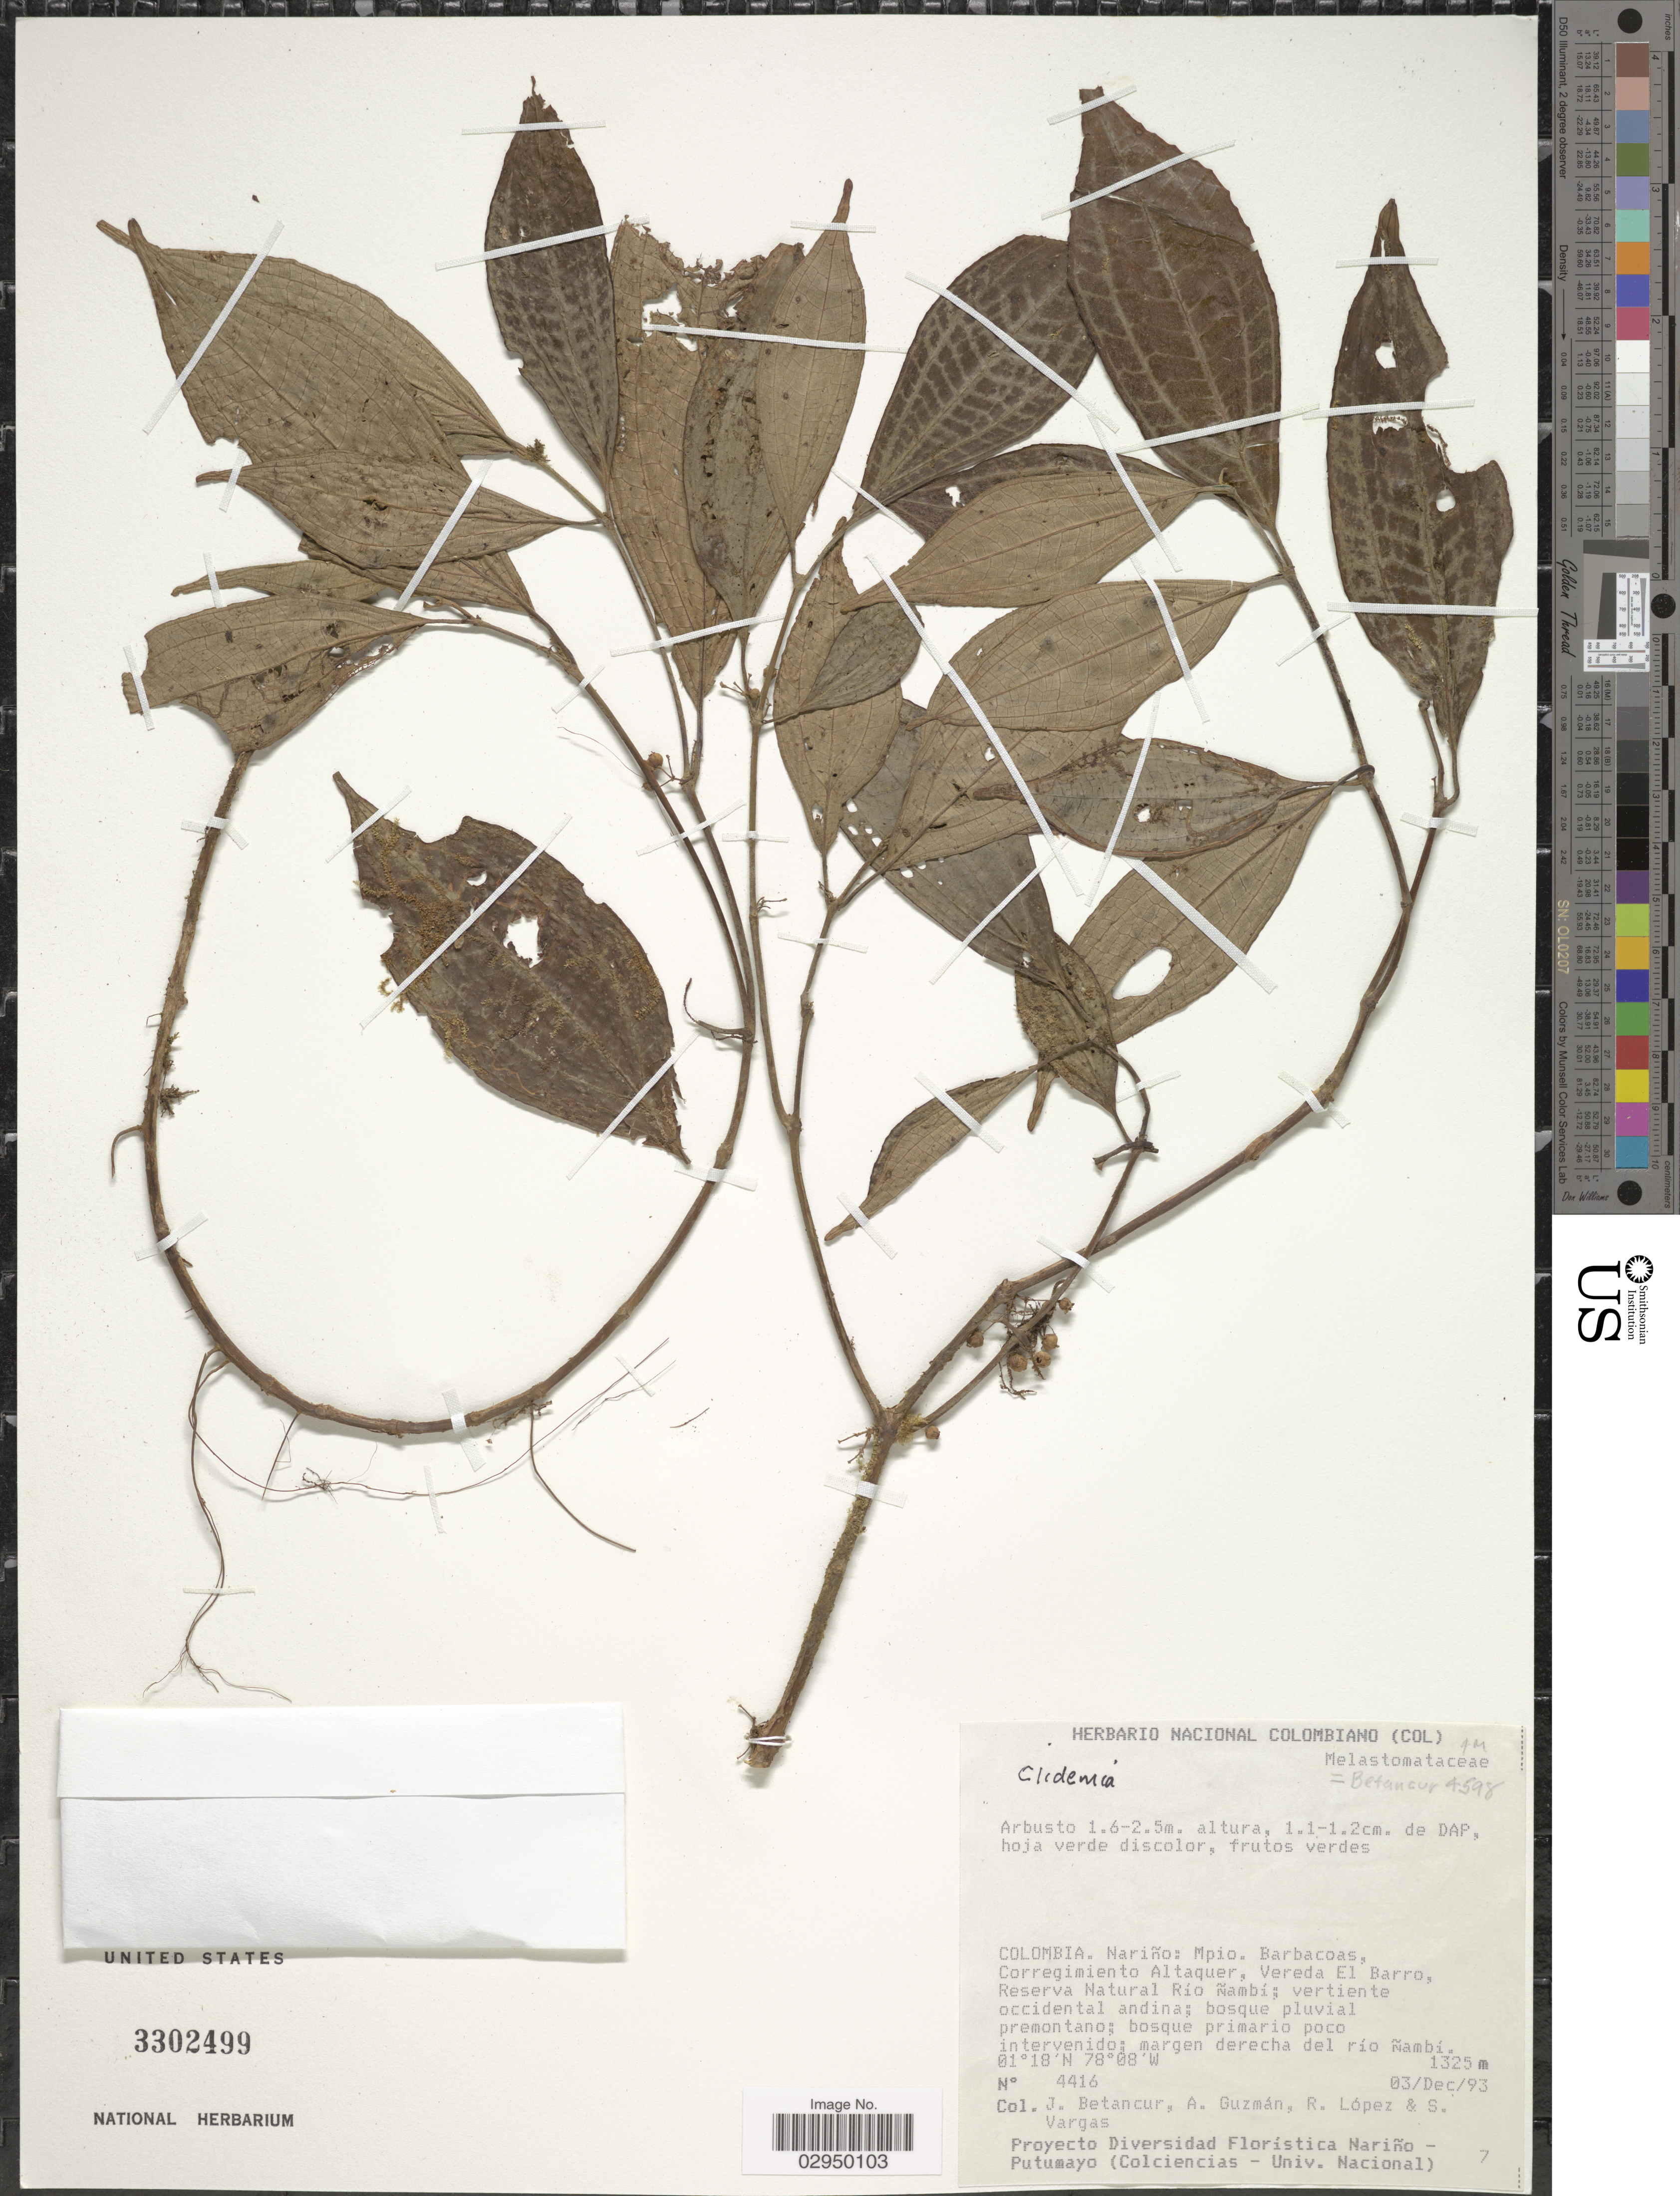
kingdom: Plantae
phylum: Tracheophyta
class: Magnoliopsida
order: Myrtales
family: Melastomataceae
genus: Clidemia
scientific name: Clidemia sp.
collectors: J. Betancur, A. Guzman, R. Lopez & S. Vargas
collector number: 4416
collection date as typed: Transcribed d/m/y: 3/12/93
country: Colombia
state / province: Nariño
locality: Mpio. Barbacoas, Corregimiento Altaquer, Vereda El Barro, Reserva Natural Río Ñambí; vertiente occidental andina. Margen derecha del río Ñambí.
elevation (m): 1325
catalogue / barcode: US 3302499